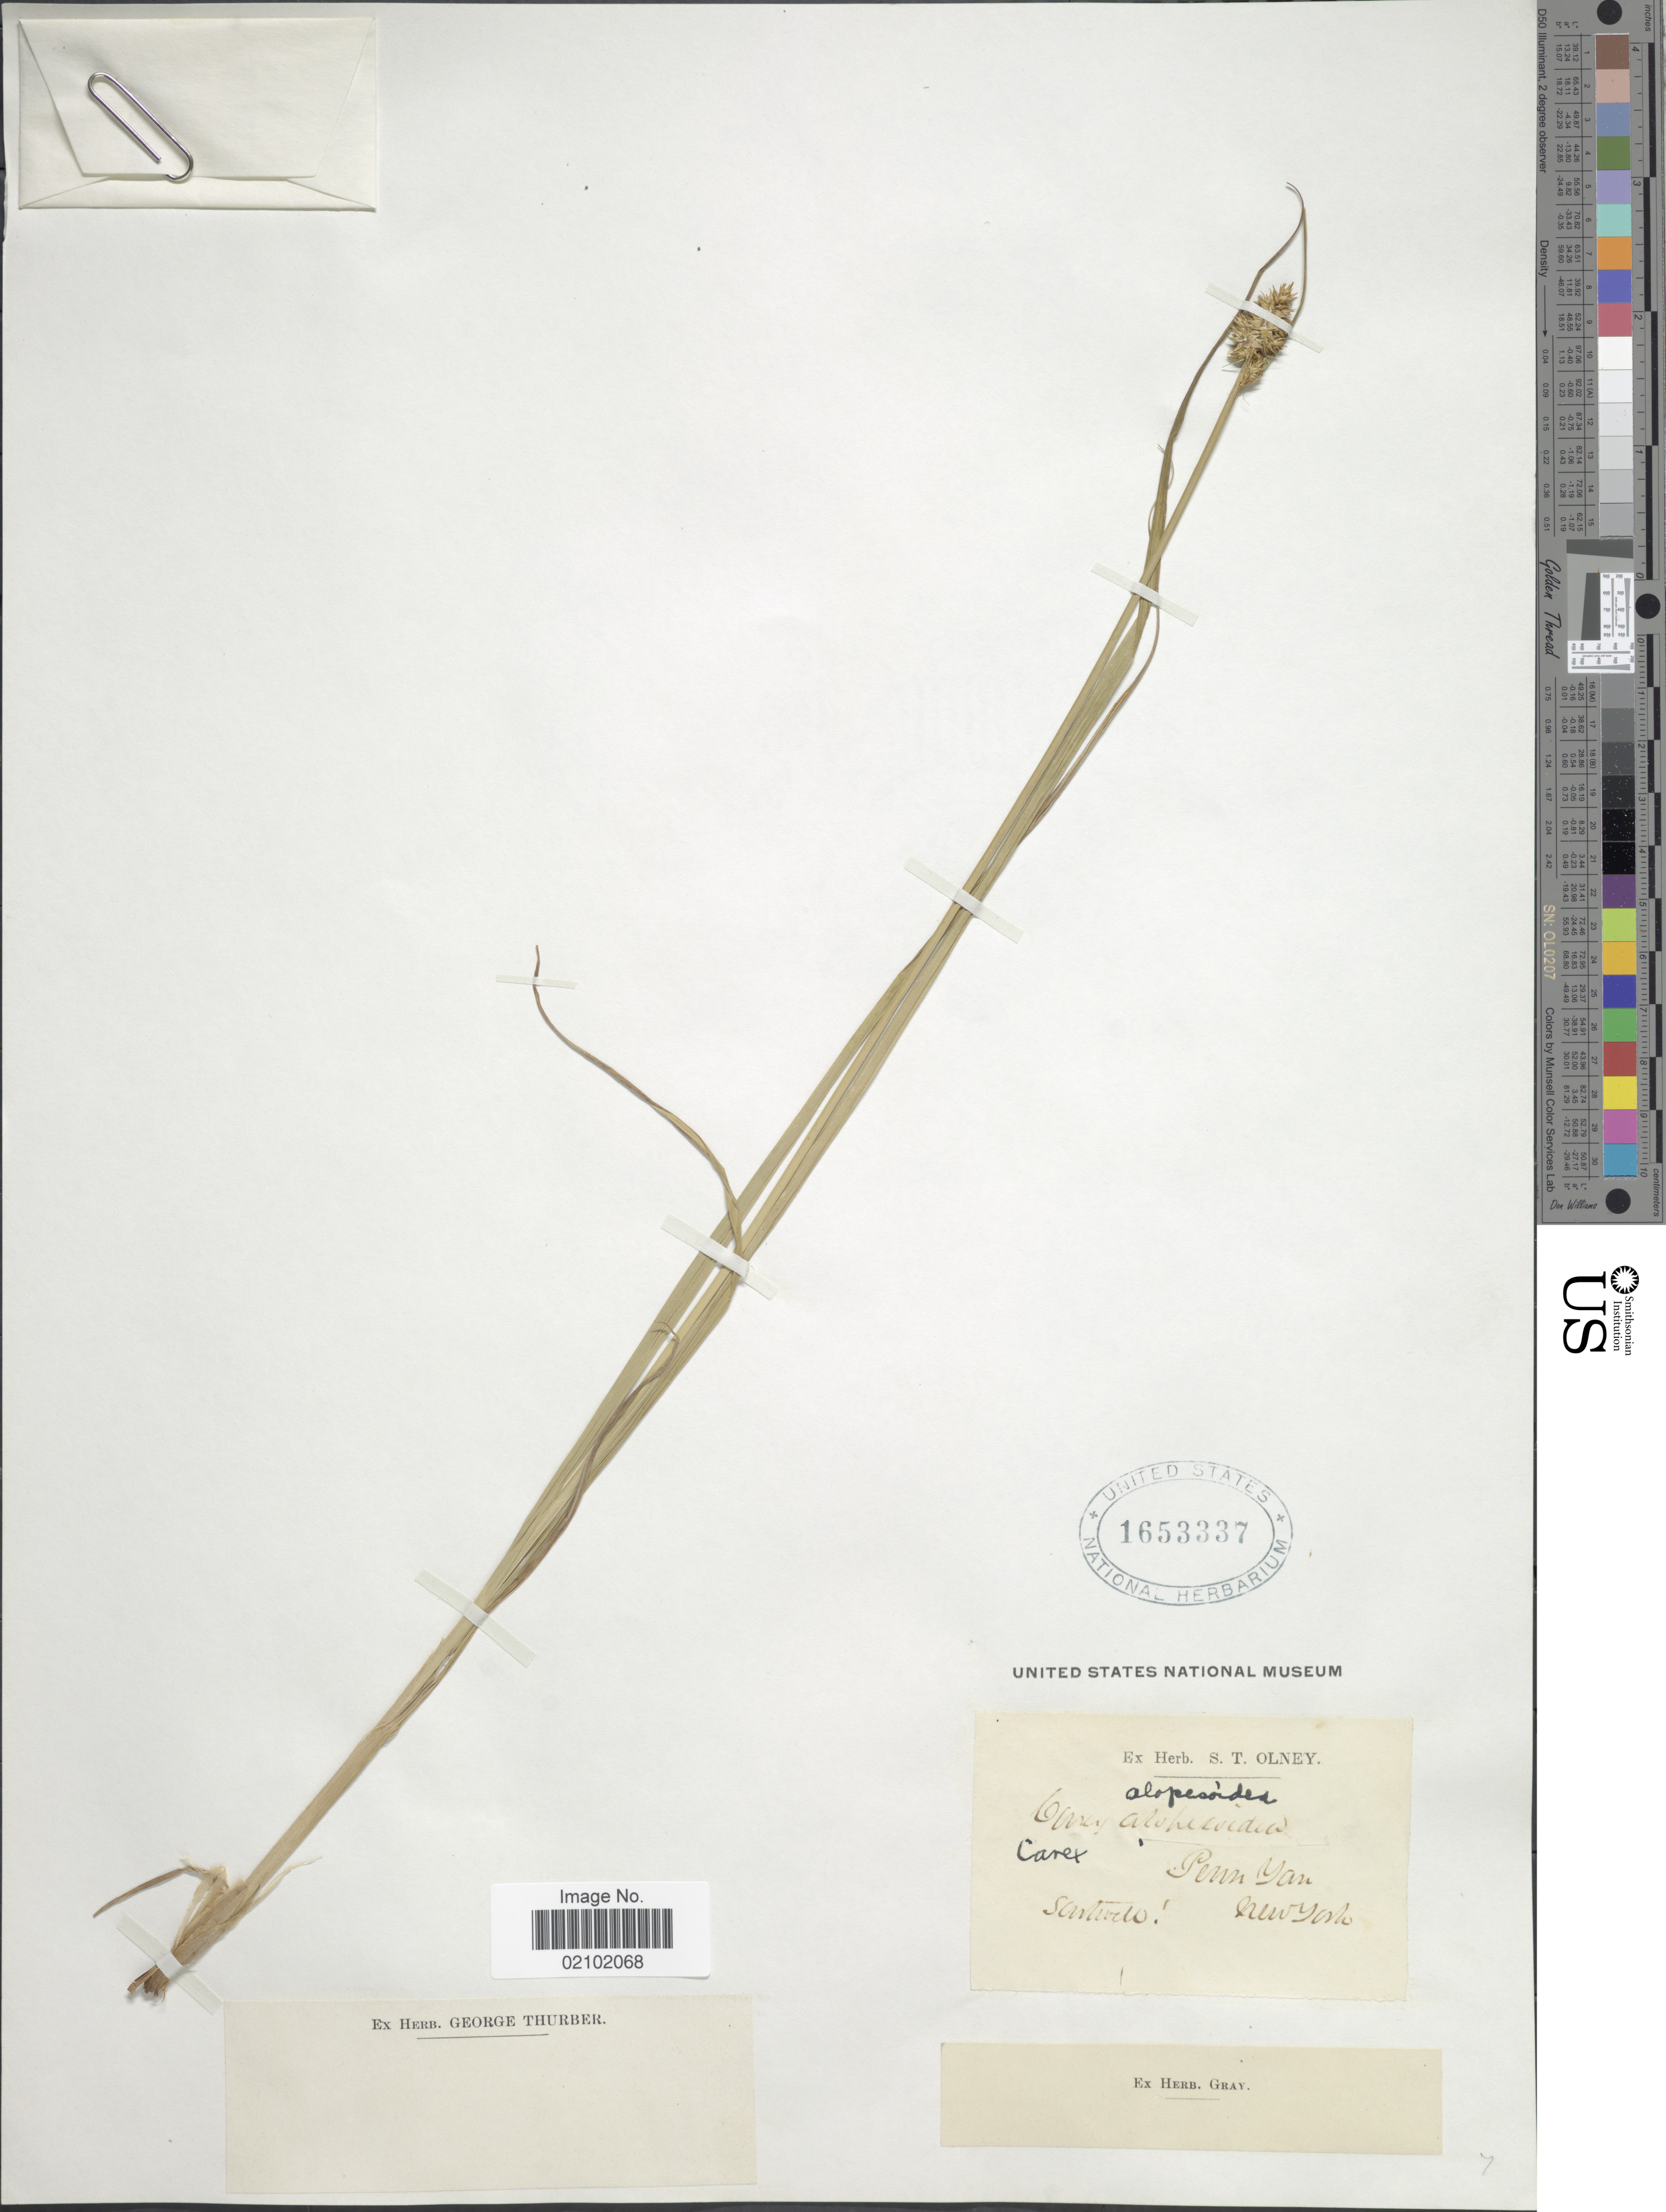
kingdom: Plantae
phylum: Tracheophyta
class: Liliopsida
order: Poales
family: Cyperaceae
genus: Carex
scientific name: Carex alopecoidea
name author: Tuck.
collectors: Ex herb. S. T. Olney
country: United States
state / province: New York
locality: Penn Yan. Sentrivelo [interpreted]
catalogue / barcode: US 1653337